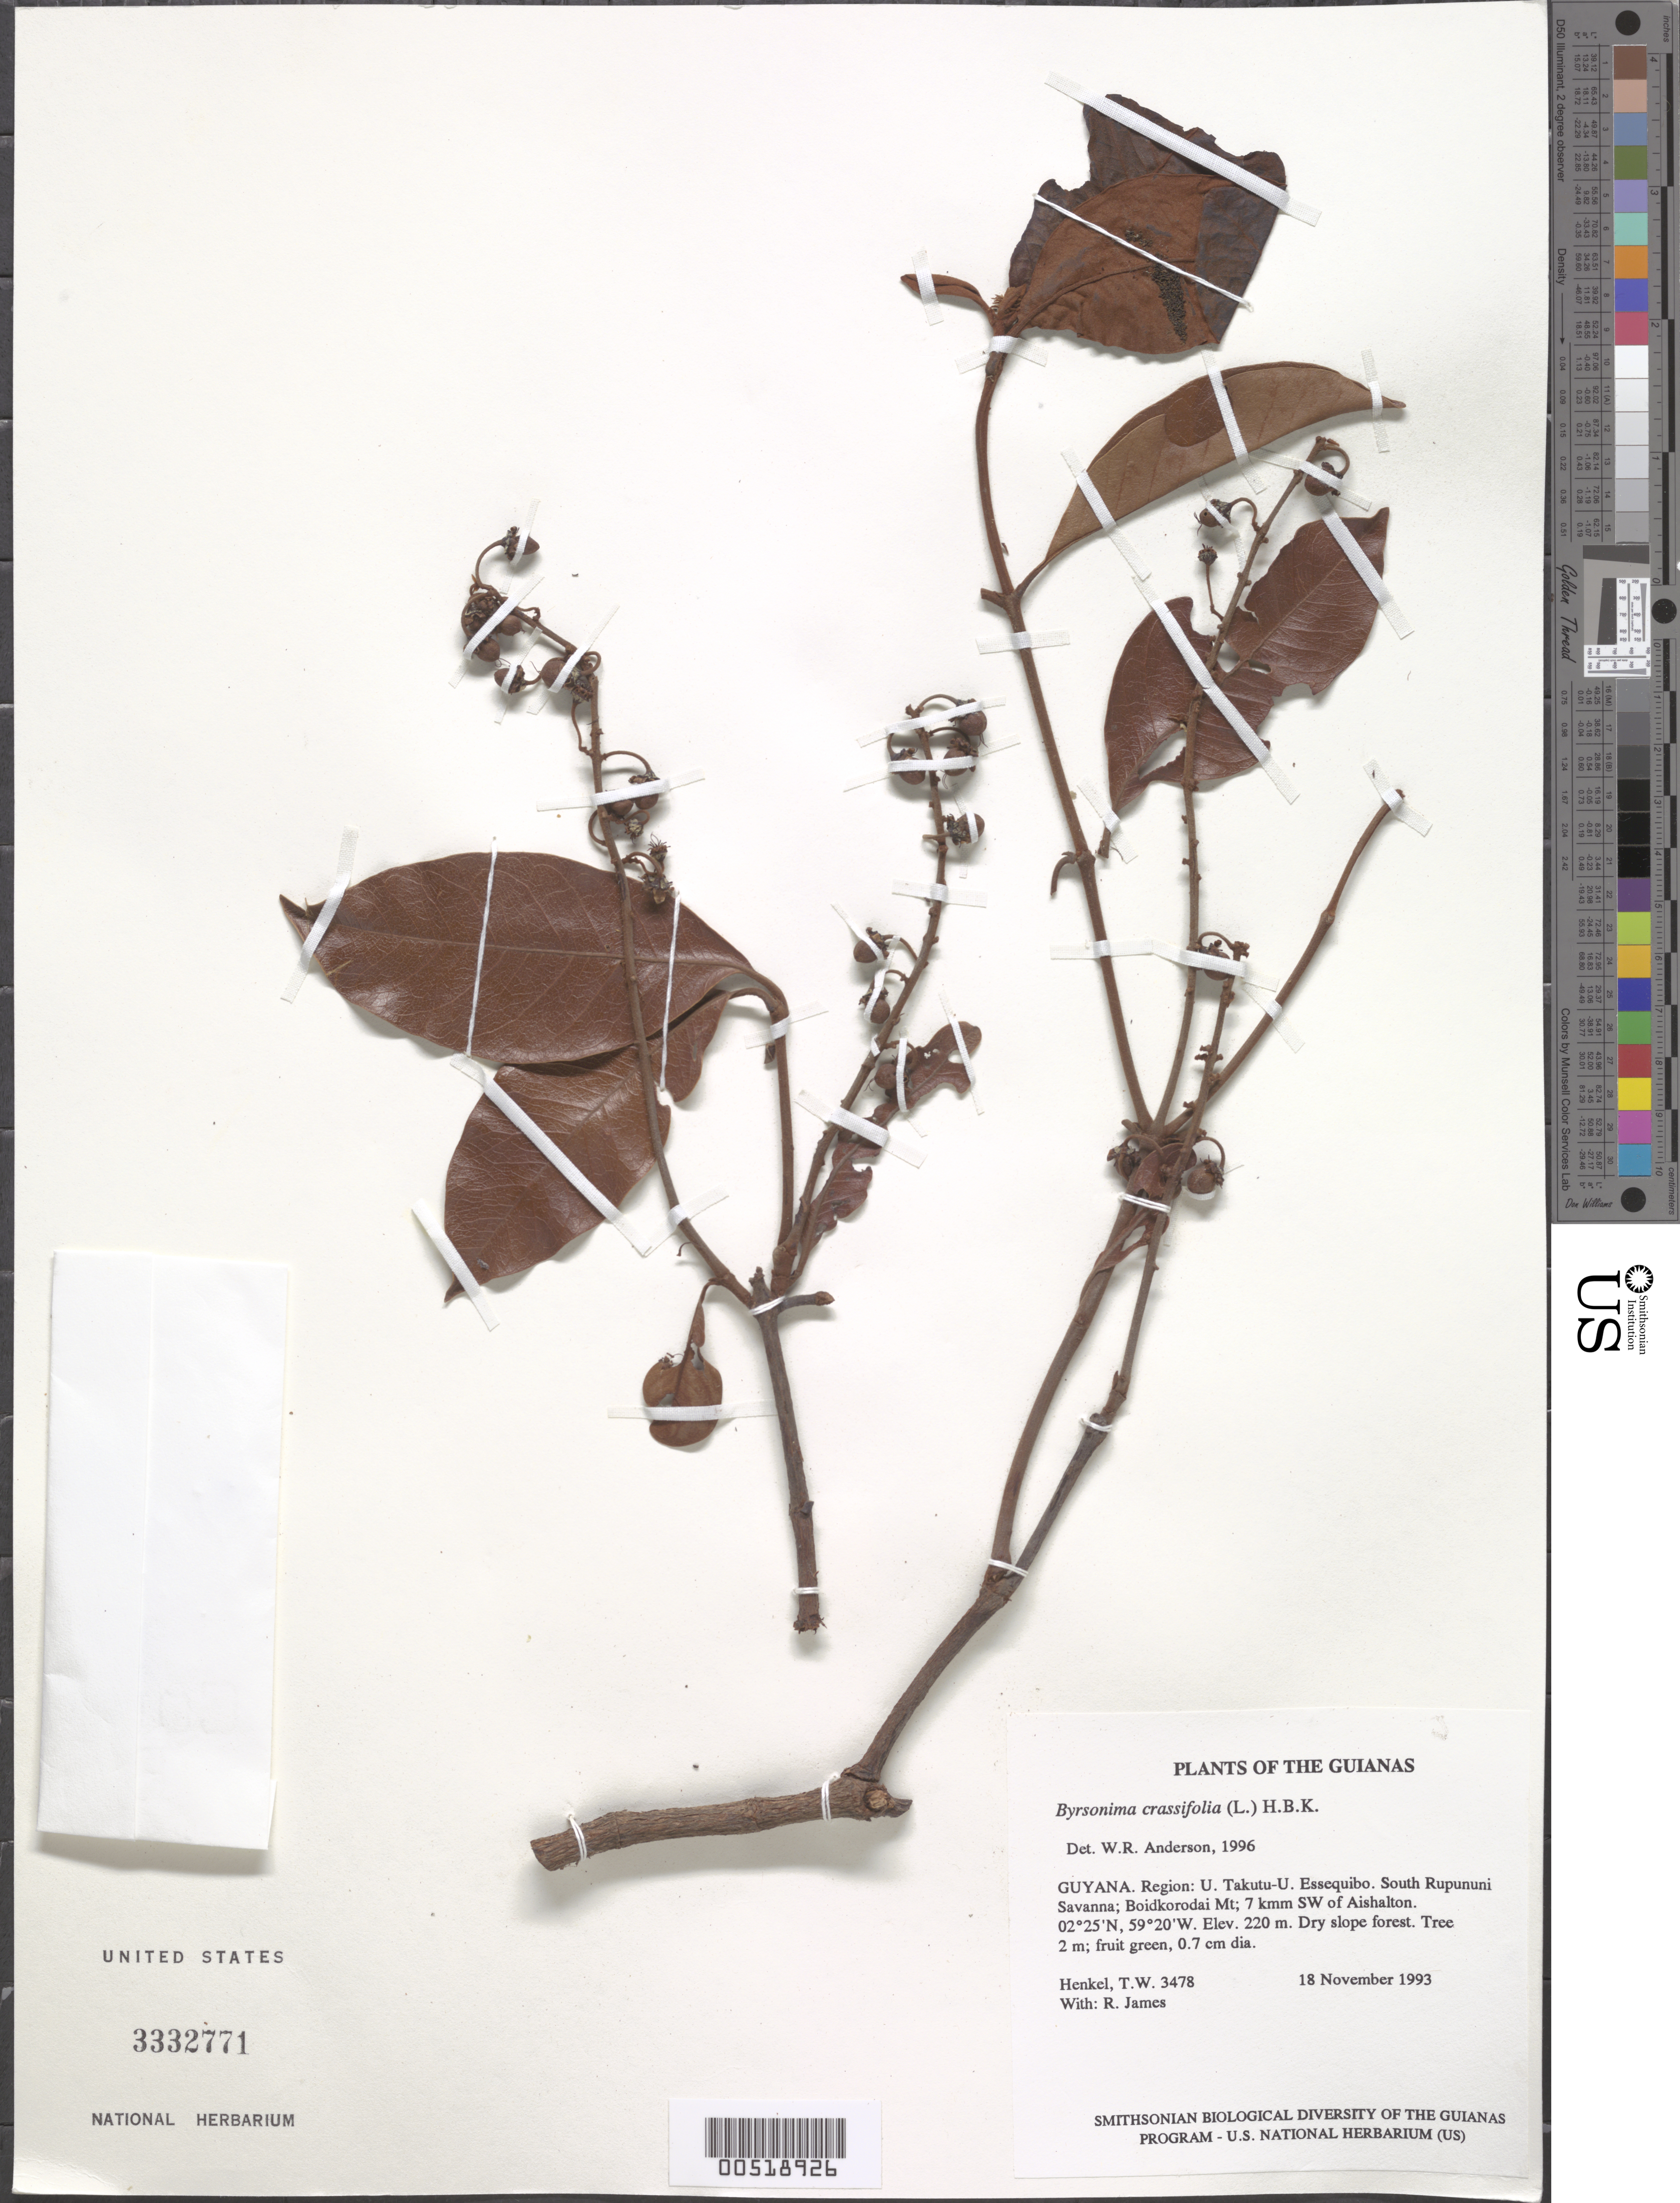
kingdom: Plantae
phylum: Tracheophyta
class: Magnoliopsida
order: Malpighiales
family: Malpighiaceae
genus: Byrsonima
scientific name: Byrsonima crassifolia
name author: (L.) Kunth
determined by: Anderson, W. R., (MICH), University of Michigan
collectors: T. Henkel & R. James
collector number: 3478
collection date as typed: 18 November 1993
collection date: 1993-11-18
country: Guyana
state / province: U. Takutu-U. Essequibo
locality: South Rupununi Savanna; Boidkorodai Mt; 7 km SW of Aishalton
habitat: Dry slope forest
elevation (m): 220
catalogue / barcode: US 3332771